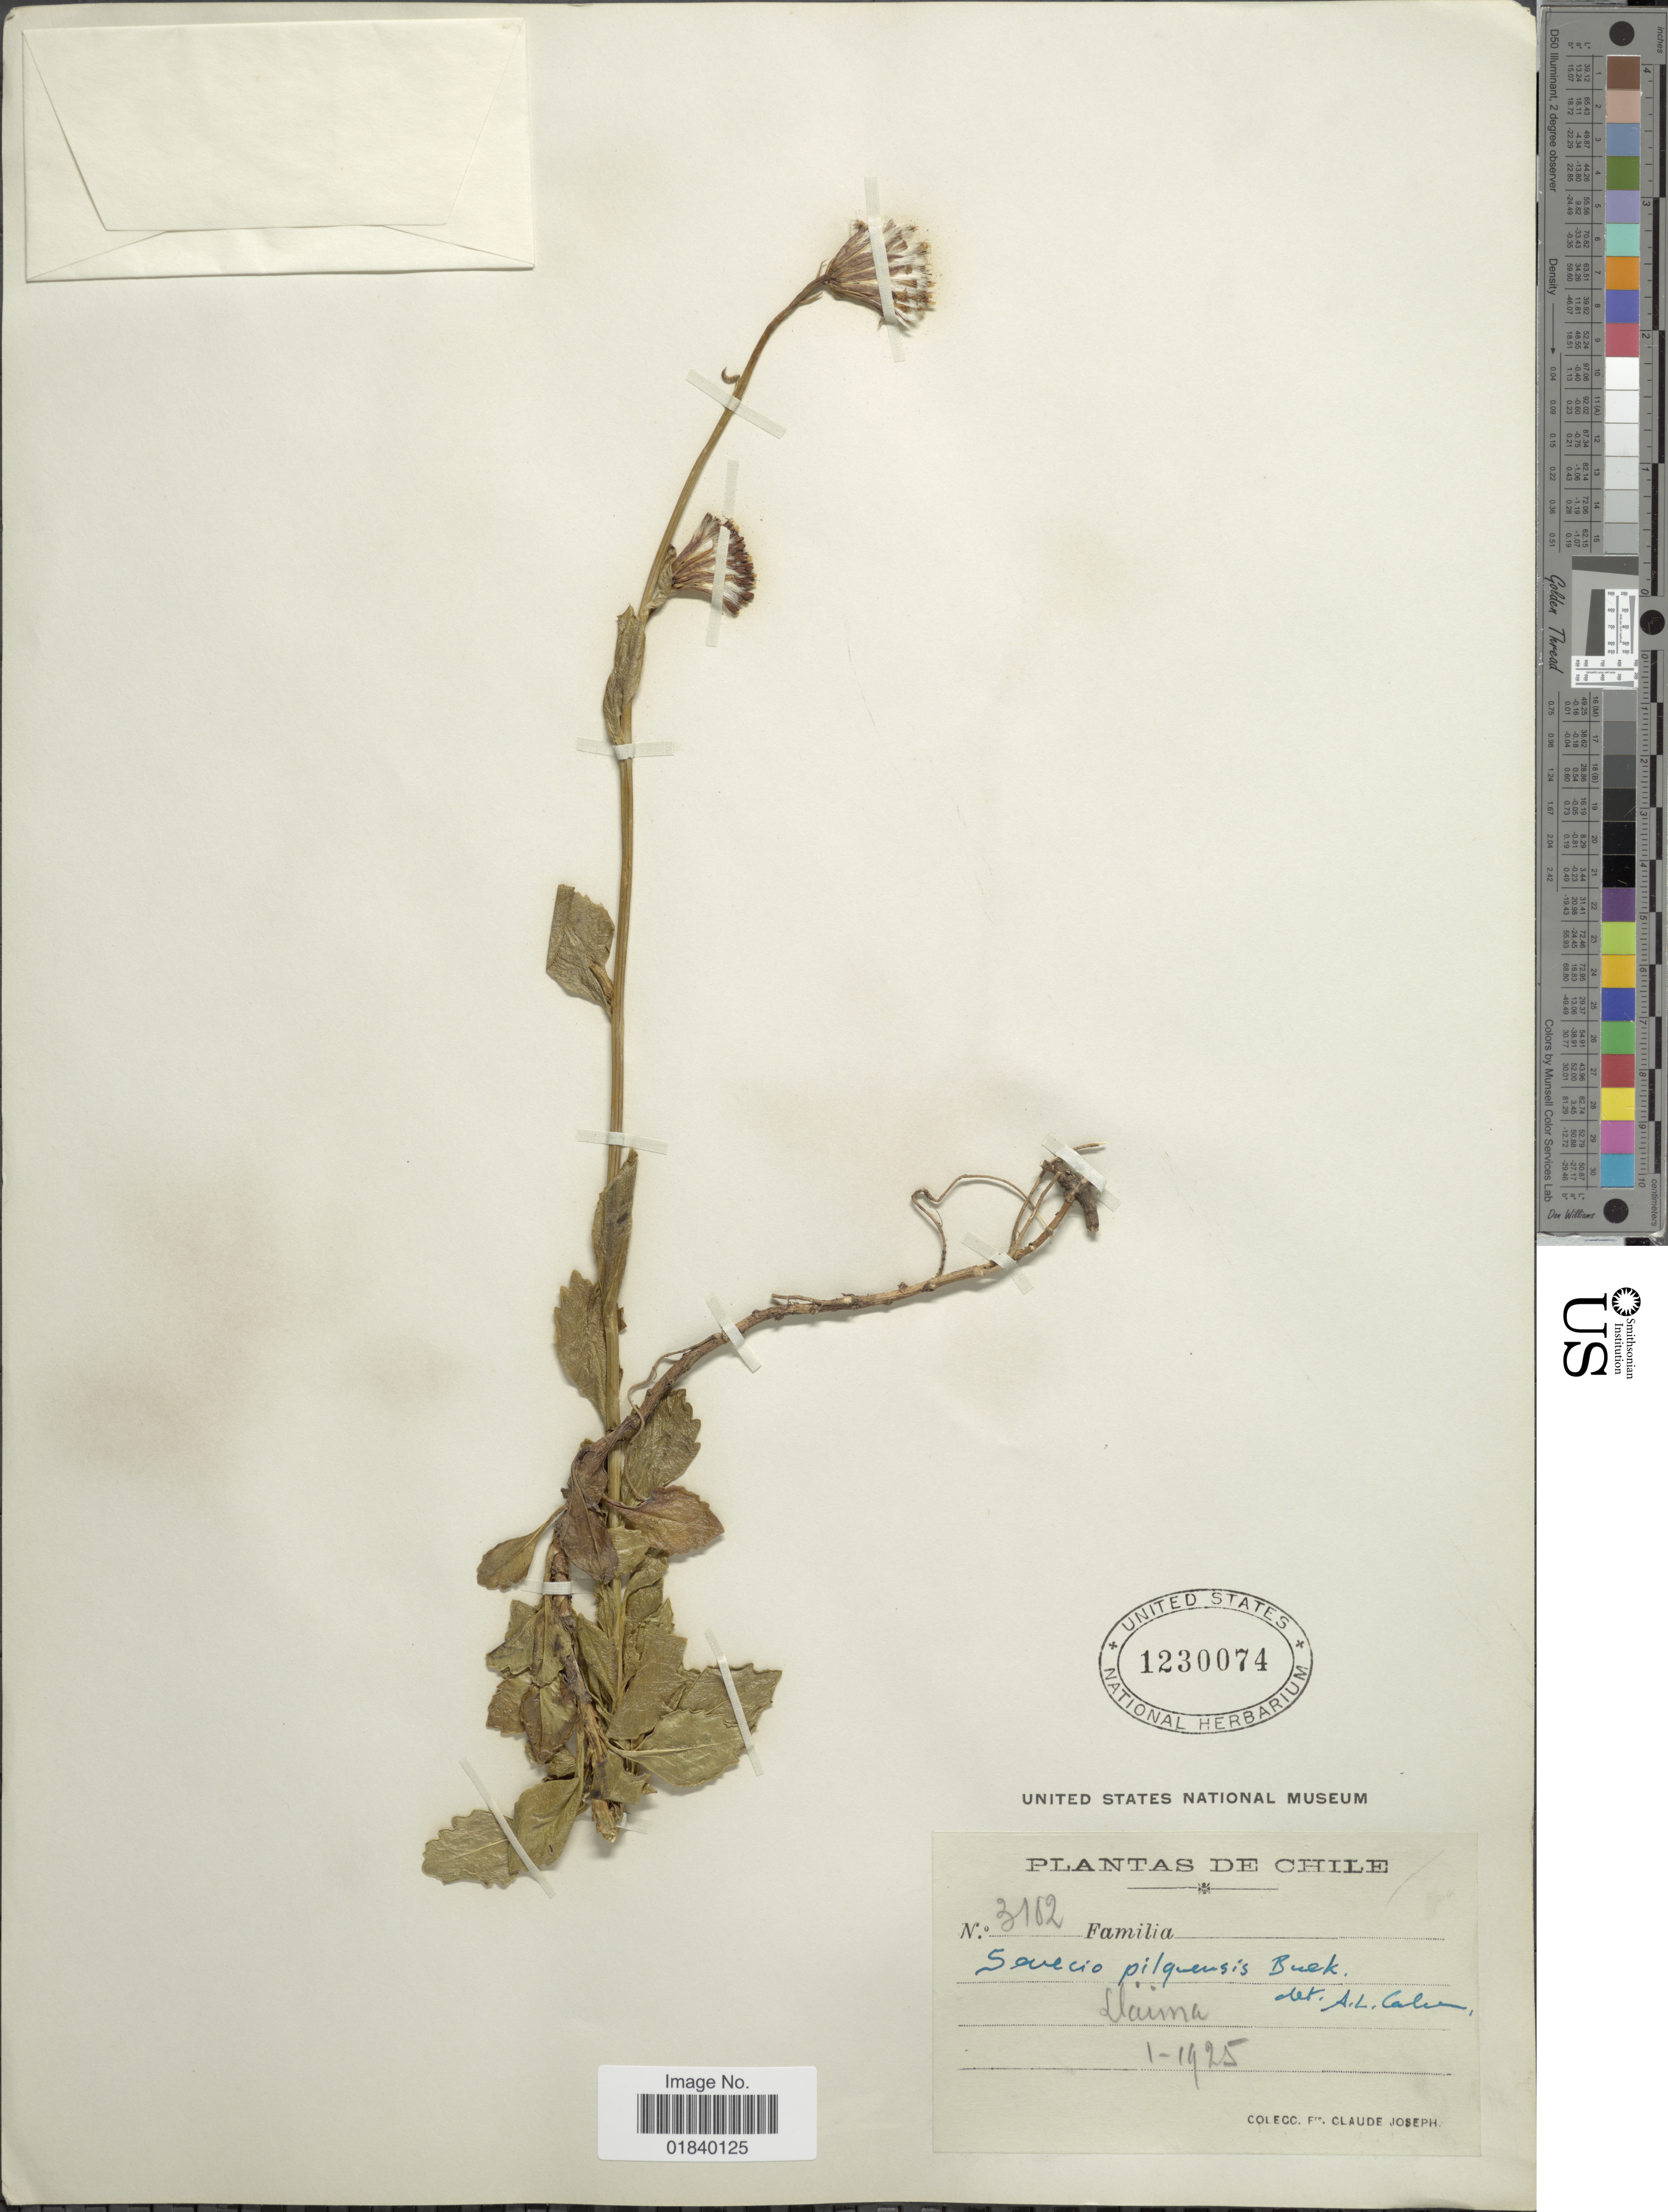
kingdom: Plantae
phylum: Tracheophyta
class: Magnoliopsida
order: Asterales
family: Asteraceae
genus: Senecio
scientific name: Senecio pilquensis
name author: H. Buek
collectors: Bro. Claude-Joseph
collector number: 3102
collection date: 1925-01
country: Chile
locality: Llaima.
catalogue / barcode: US 1230074